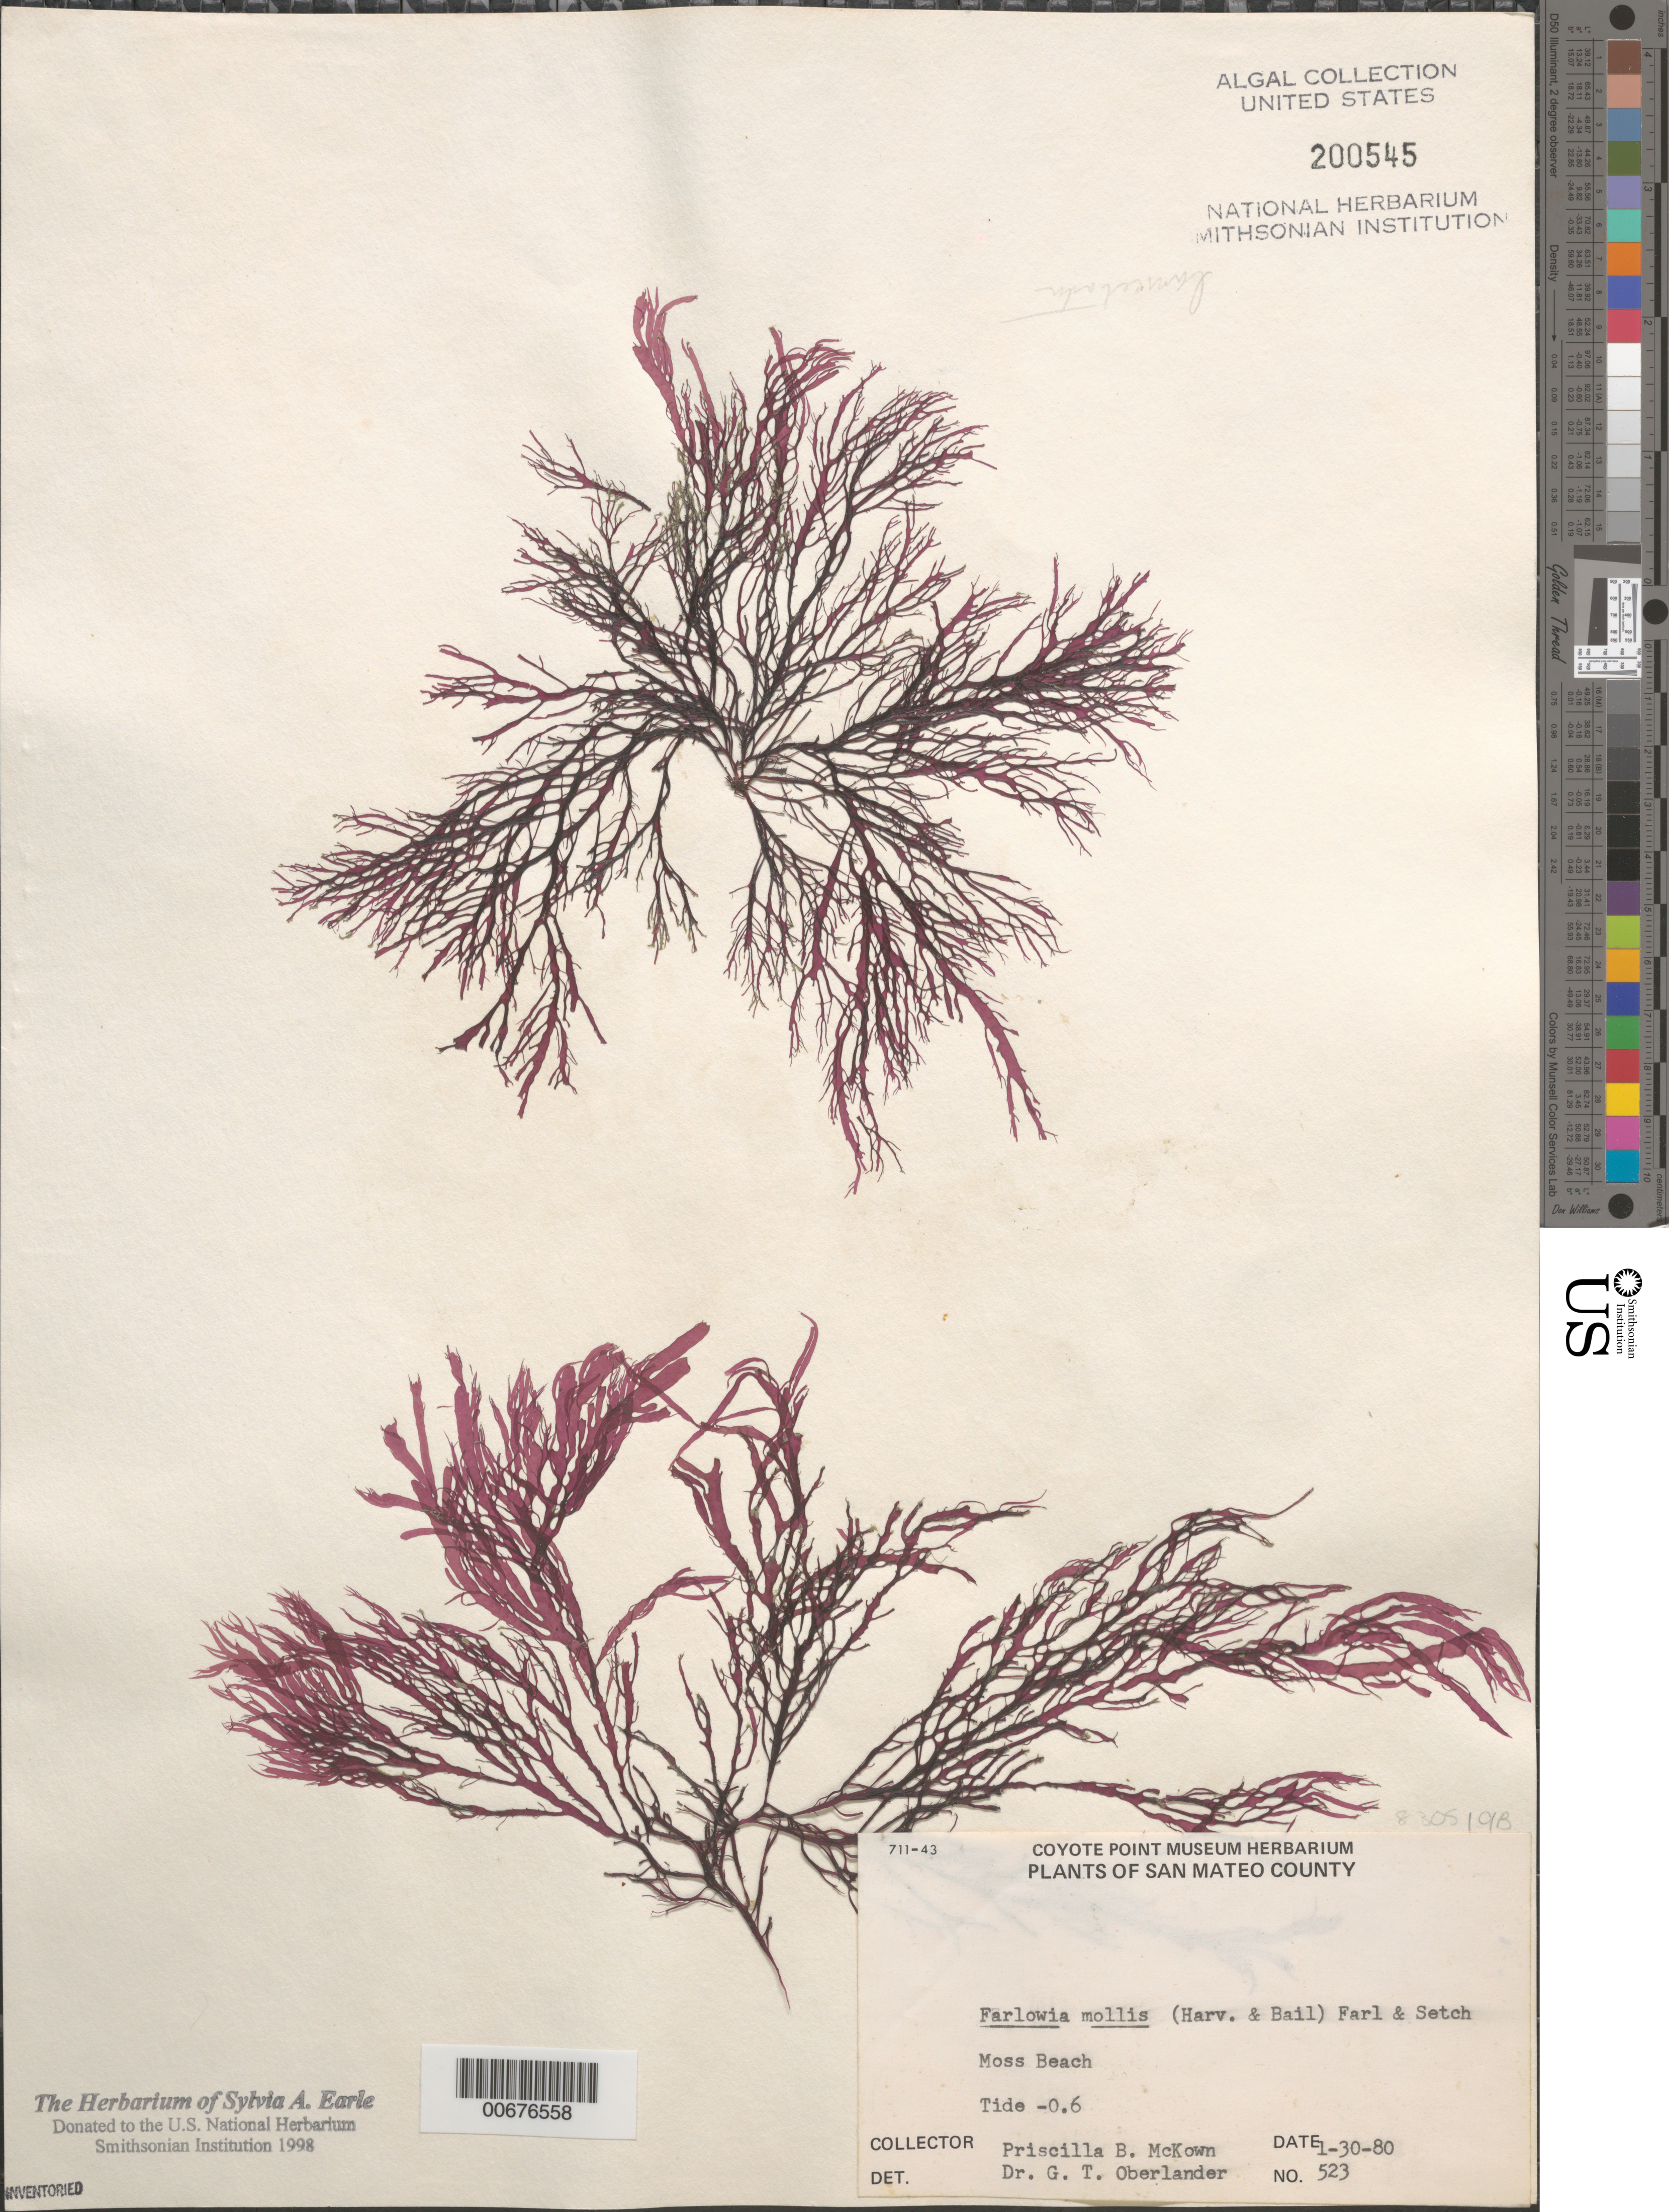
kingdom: Plantae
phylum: Rhodophyta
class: Florideophyceae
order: Gigartinales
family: Dumontiaceae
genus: Farlowia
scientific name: Farlowia mollis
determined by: Oberlander, G. T.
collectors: P. McKown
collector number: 523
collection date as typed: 30 Jan 1980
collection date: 1980-01-30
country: United States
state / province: California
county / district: San Mateo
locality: Moss Beach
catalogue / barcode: US 200545